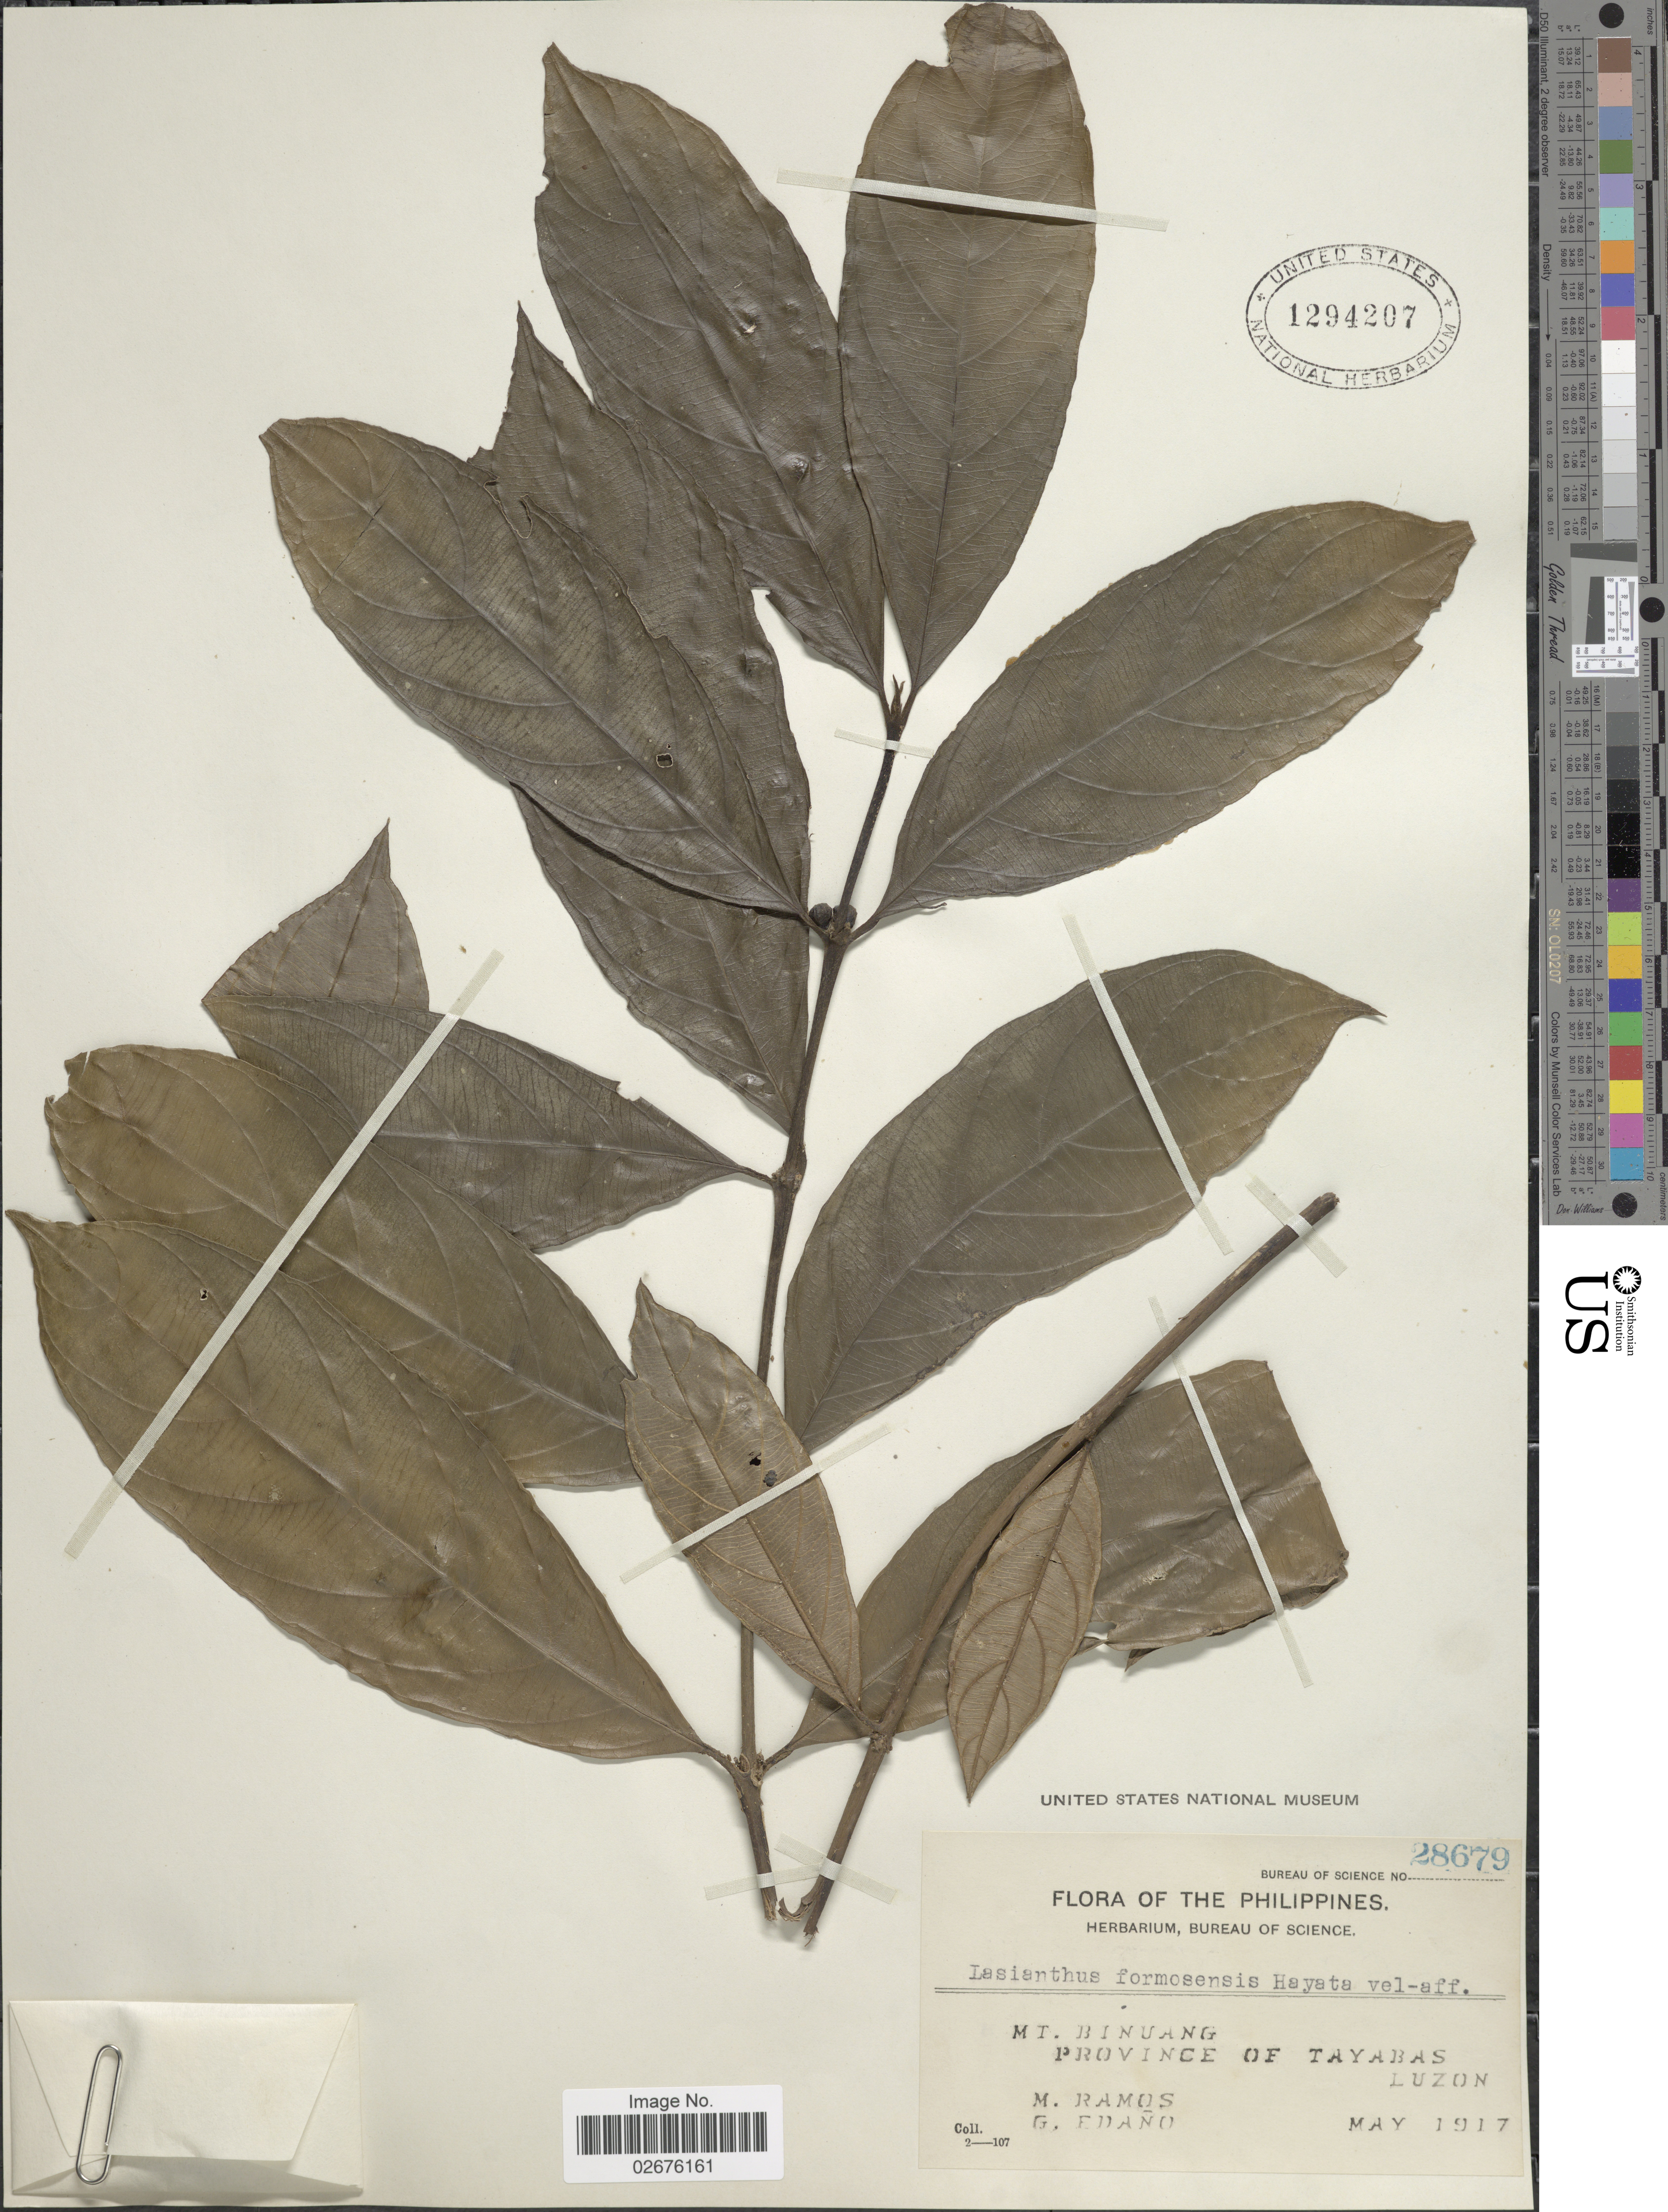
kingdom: Plantae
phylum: Tracheophyta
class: Magnoliopsida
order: Gentianales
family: Rubiaceae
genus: Lasianthus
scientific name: Lasianthus formosensis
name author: Matsum.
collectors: M. Ramos & G. Edaño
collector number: Bureau of Science 28679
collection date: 1917-05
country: Philippines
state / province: Calabarzon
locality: Mt. Binuang, Province of Tayabas, Luzon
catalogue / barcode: US 1294207